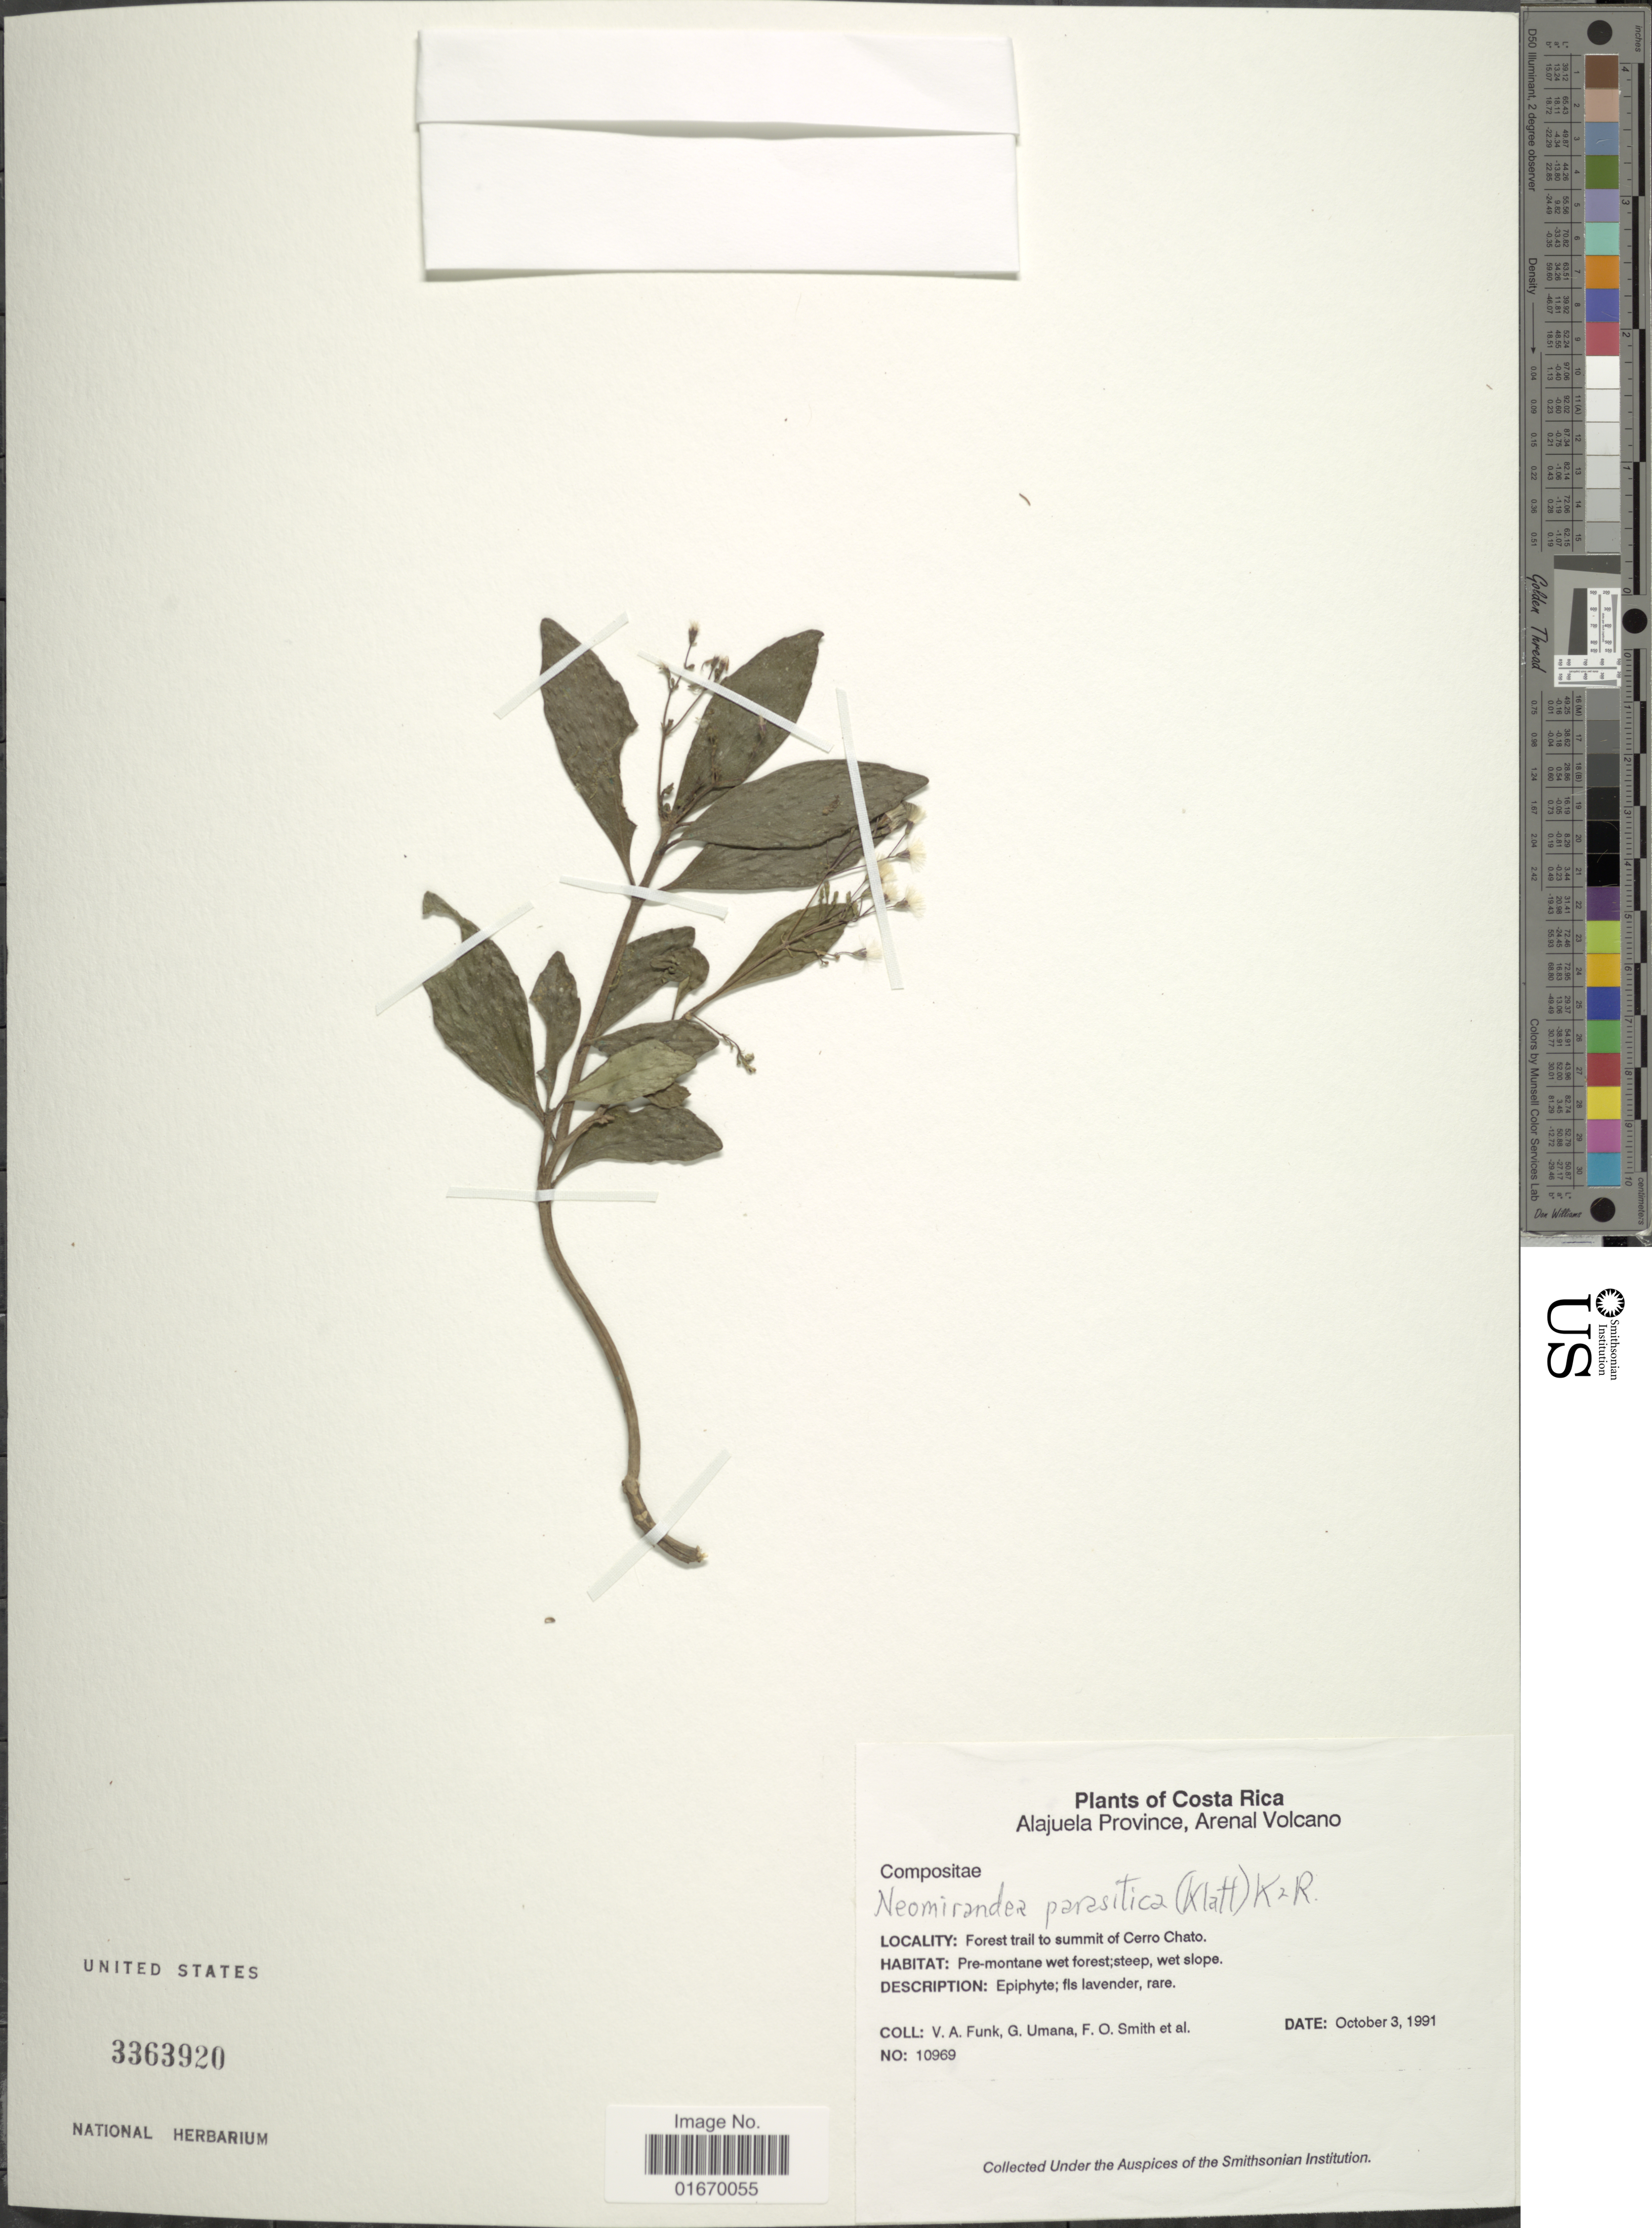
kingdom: Plantae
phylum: Tracheophyta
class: Magnoliopsida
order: Asterales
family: Asteraceae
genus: Neomirandea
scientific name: Neomirandea parasitica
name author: (Klatt) R.M. King & H. Rob.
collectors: V. Funk, G. Umana, F. Smith & et al.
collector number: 10969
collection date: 1991-10-03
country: Costa Rica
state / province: Alajuela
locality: Arenal Volcano, Forest trail to summit of Cerro Chato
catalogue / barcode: US 3363920